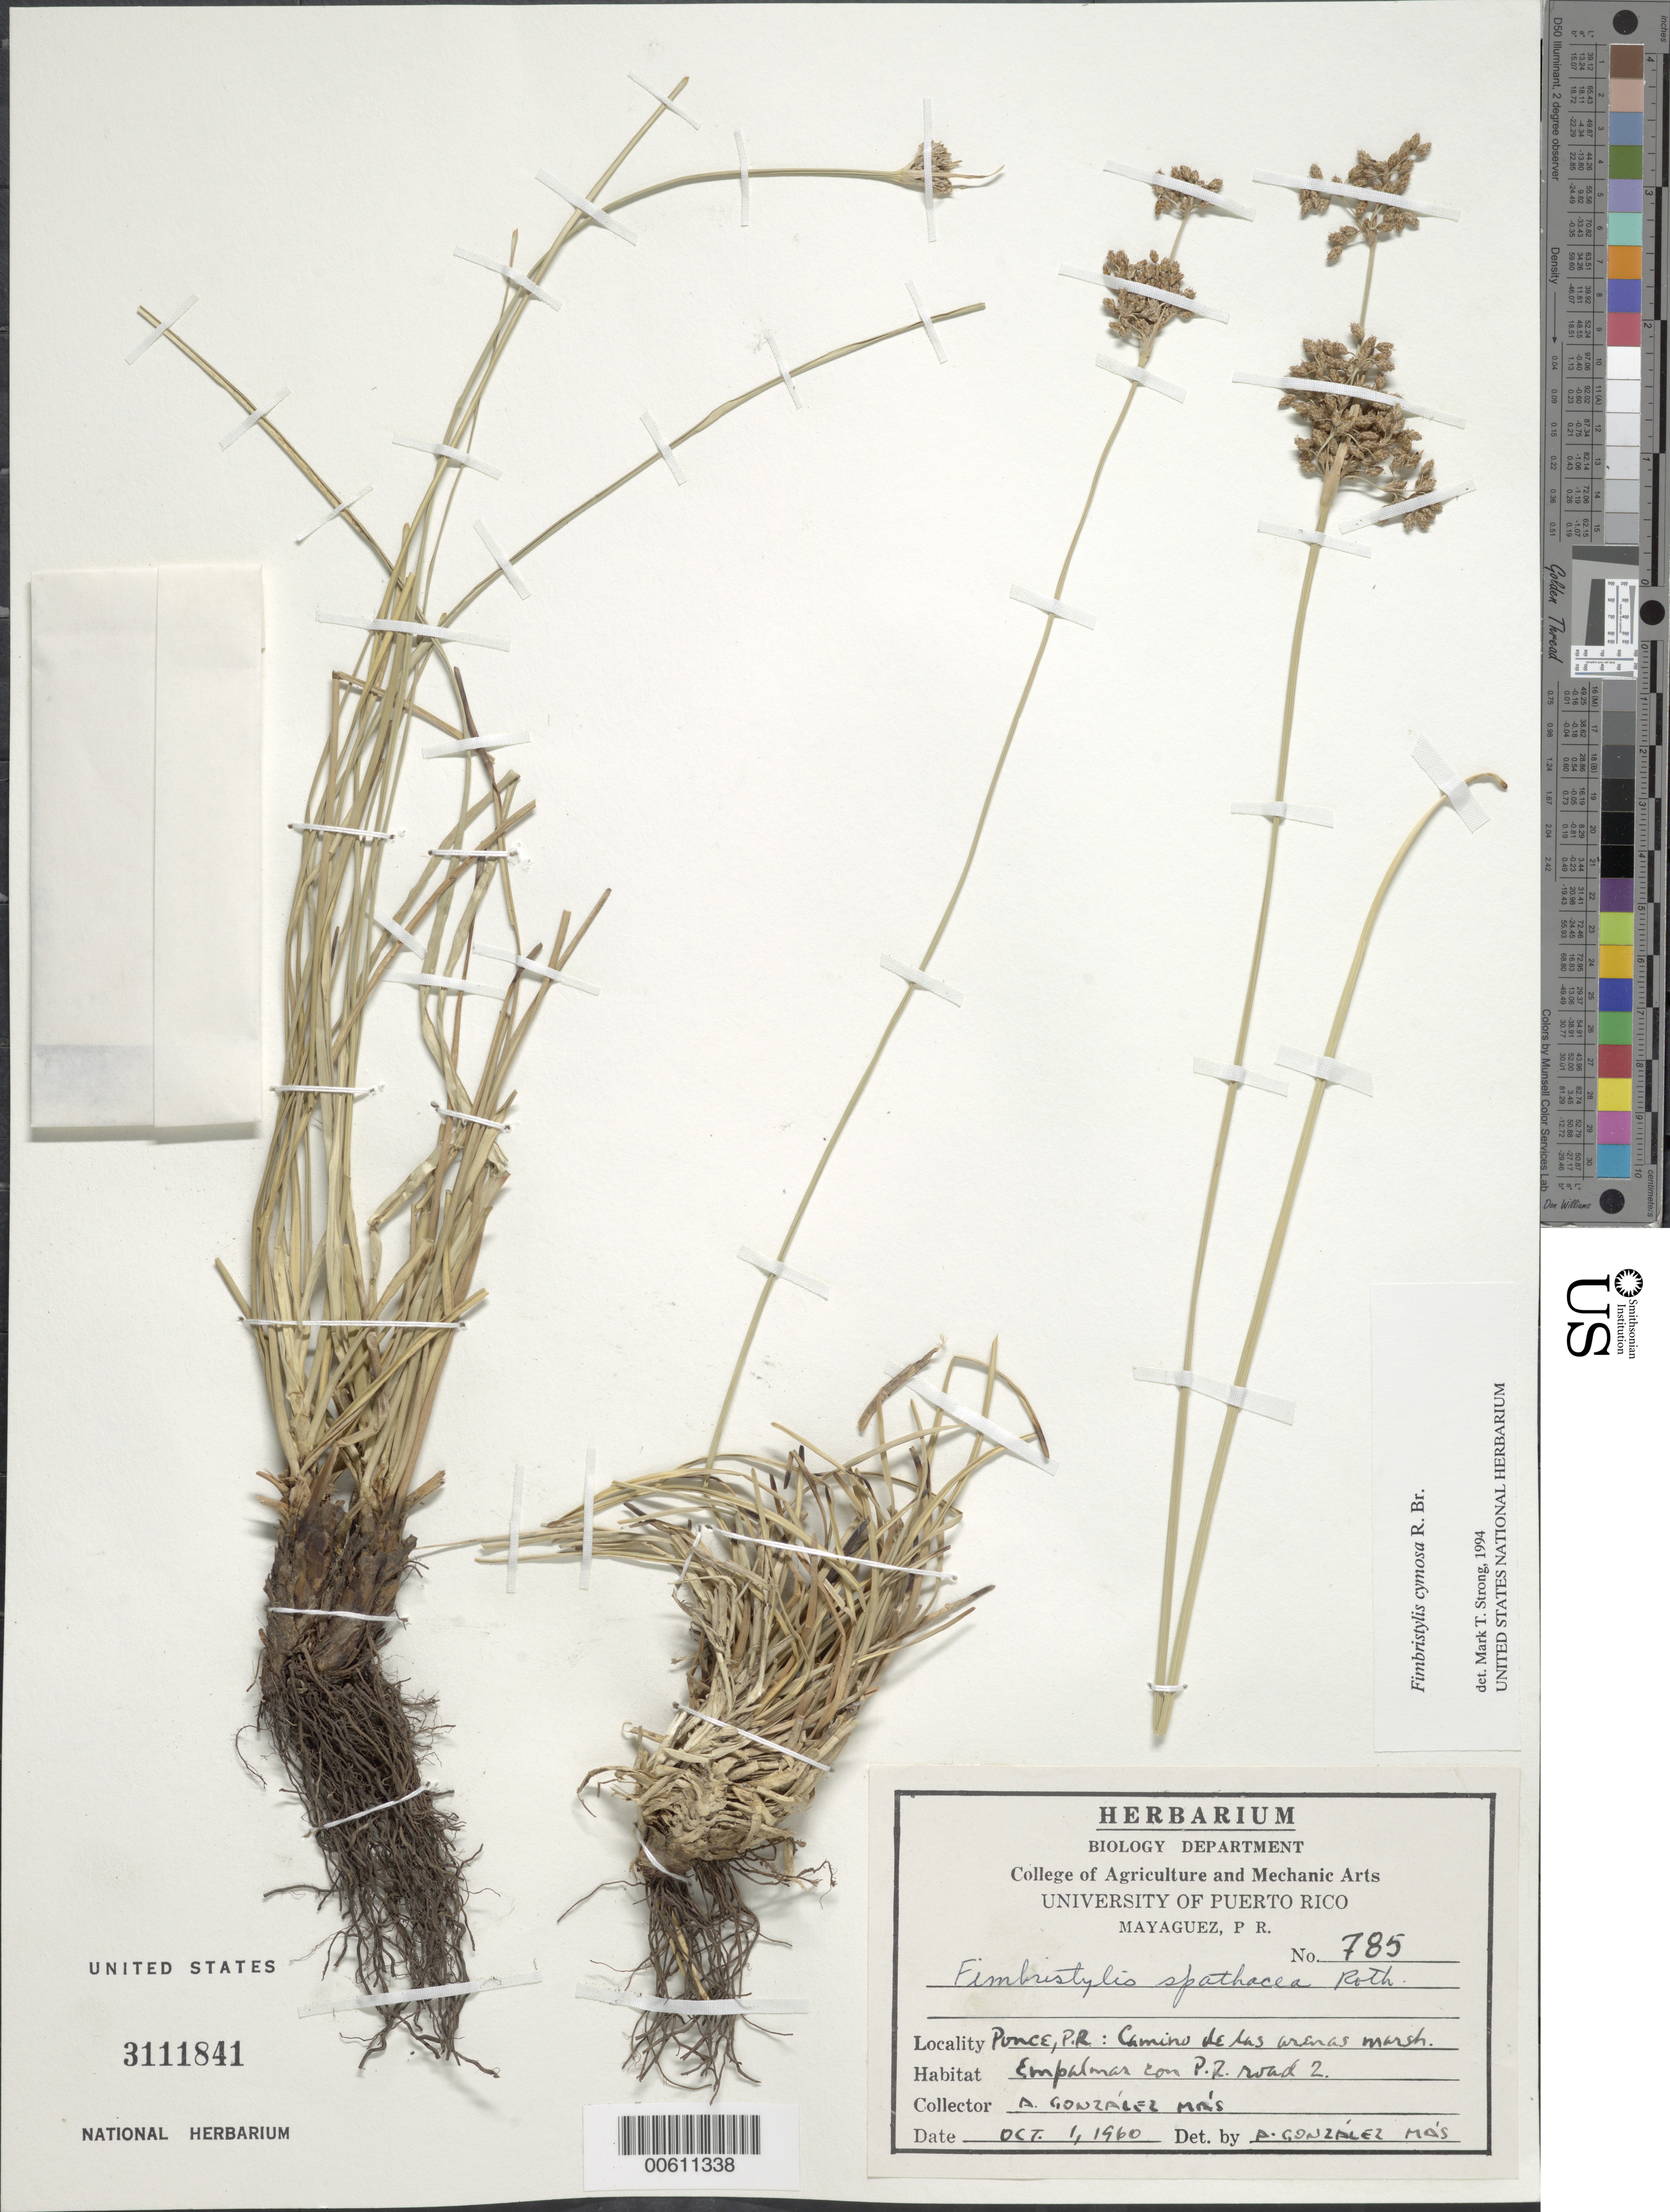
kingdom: Plantae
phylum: Tracheophyta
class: Liliopsida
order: Poales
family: Cyperaceae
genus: Fimbristylis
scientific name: Fimbristylis cymosa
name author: R. Br.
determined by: Strong, M. T., (US), Smithsonian Institution - National Museum of Natural History (UNITED STATES)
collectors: A. González Más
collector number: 785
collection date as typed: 01 Oct 1960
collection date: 1960-10-01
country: Puerto Rico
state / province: Ponce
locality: Ponce: Camino de las arenas, empalmas con P.R. Rd. 2.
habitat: Marsh.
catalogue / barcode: US 3111841